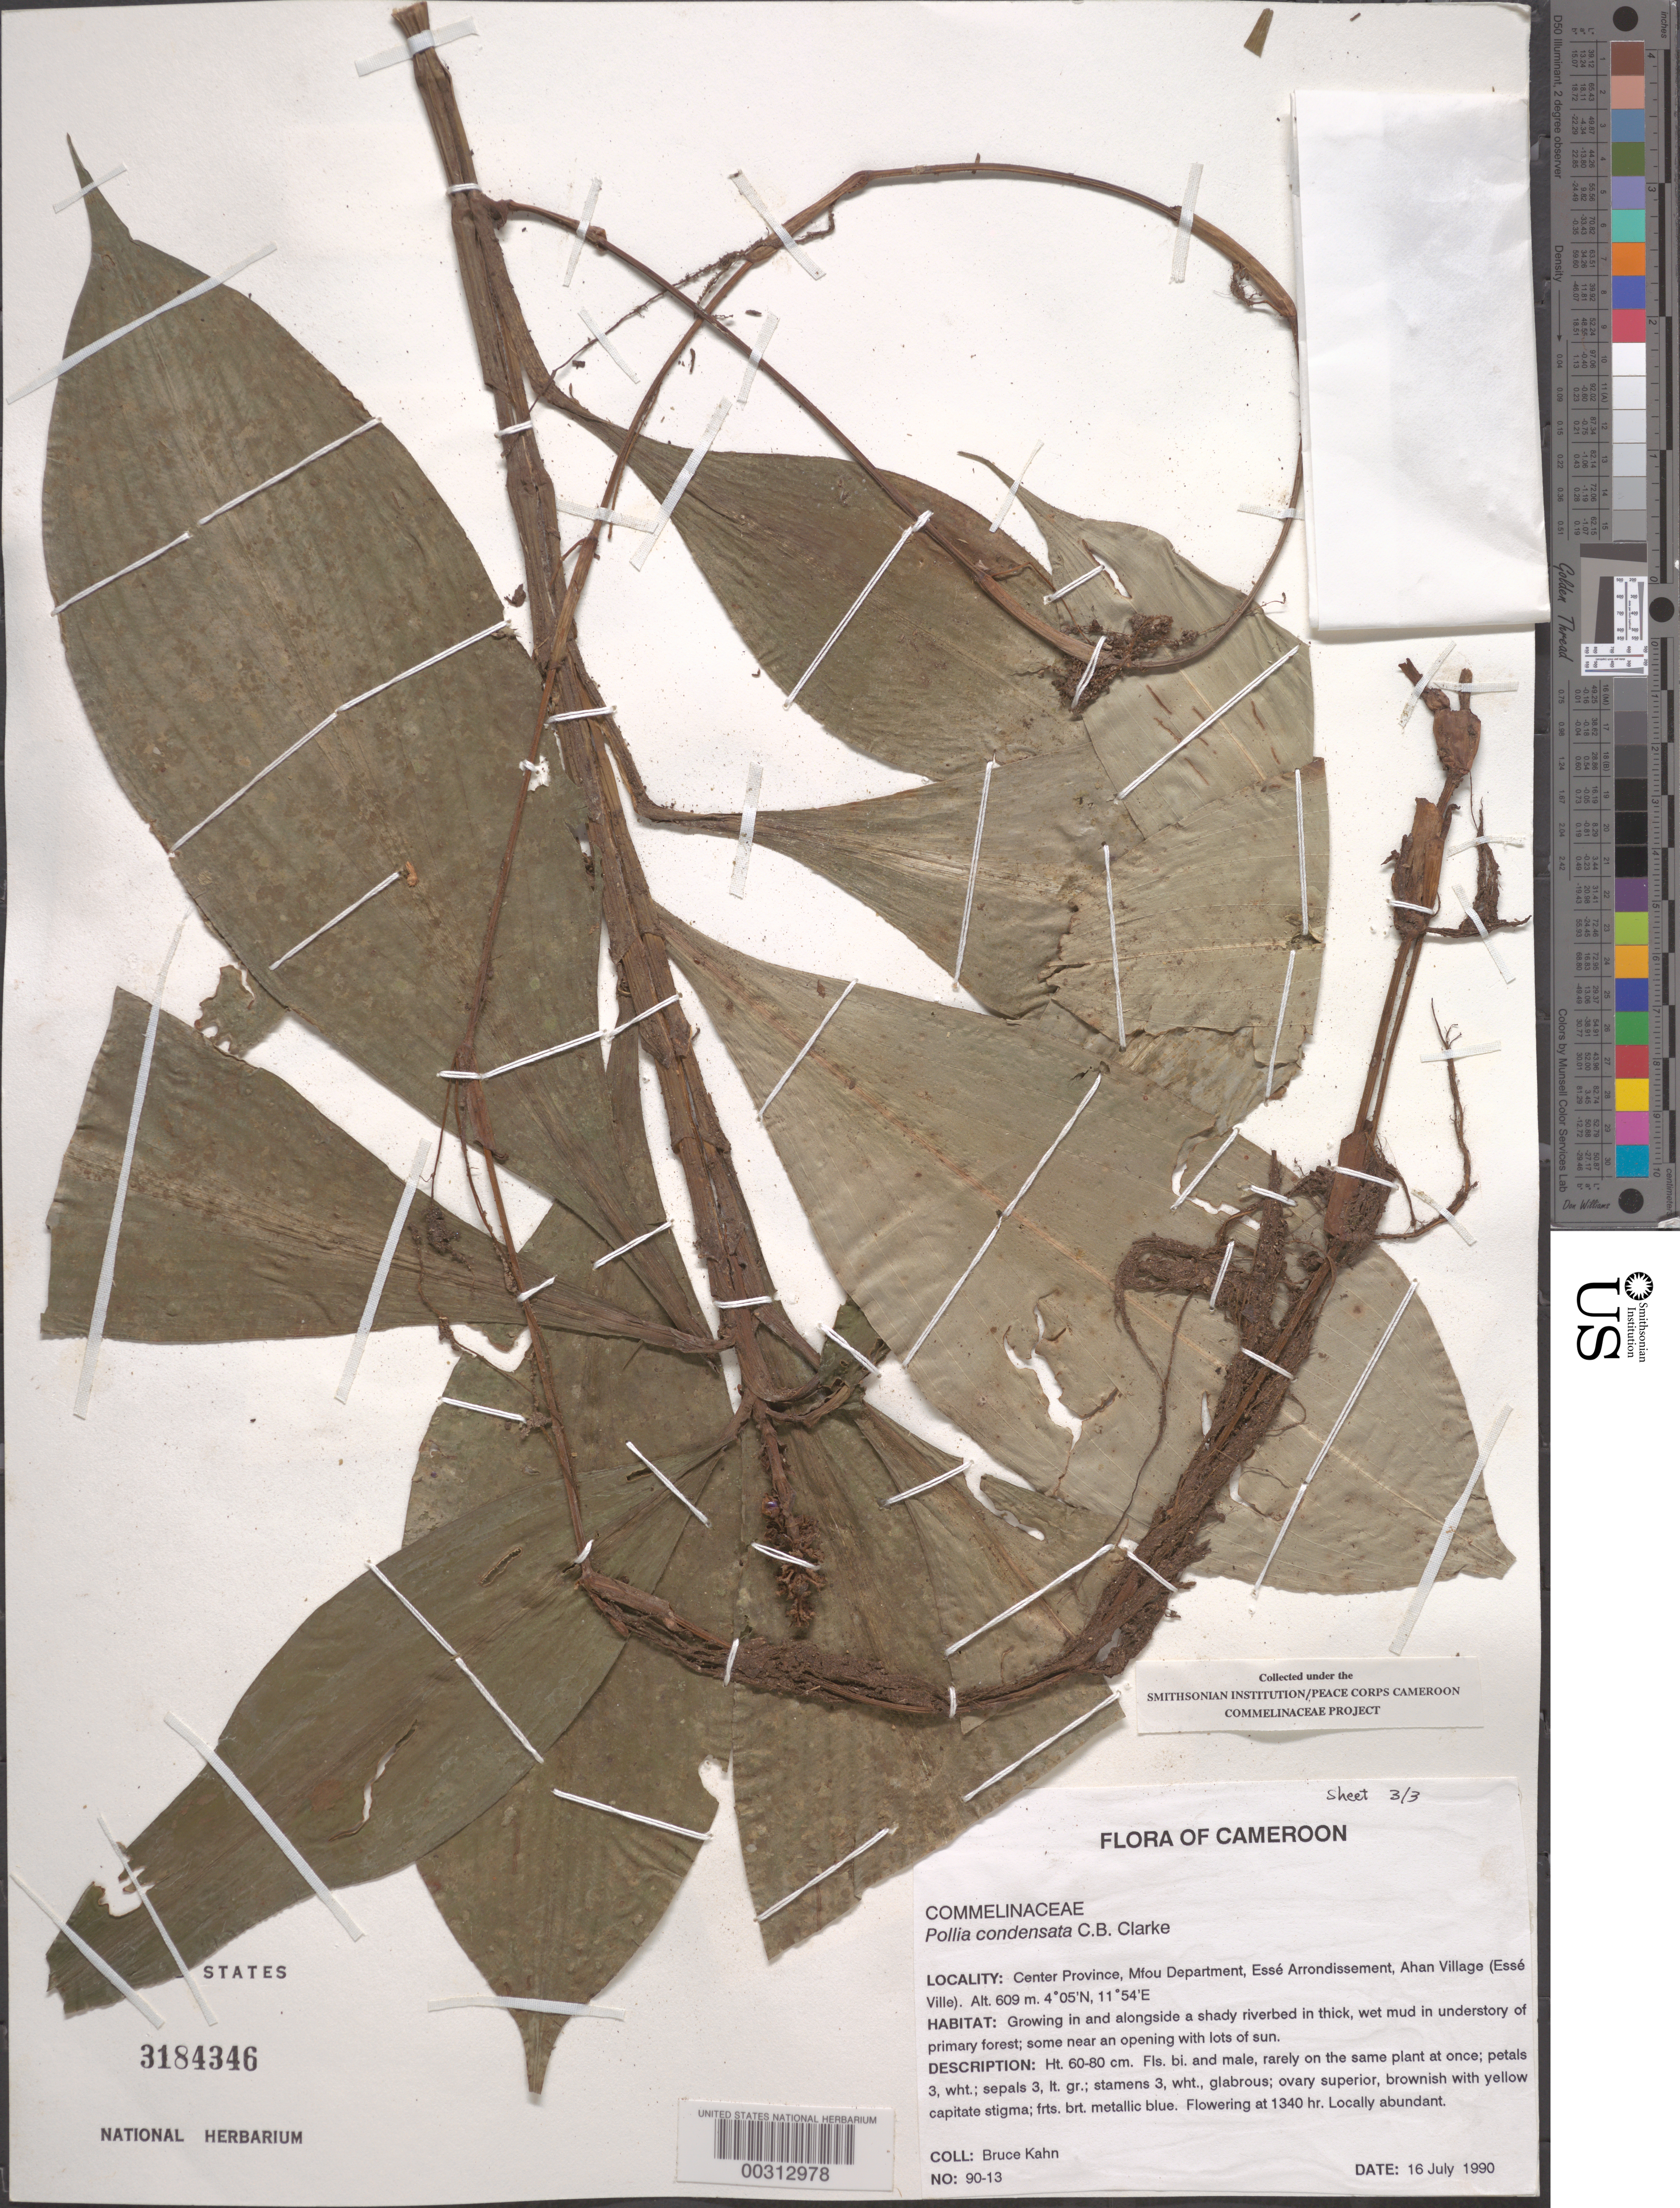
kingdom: Plantae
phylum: Tracheophyta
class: Liliopsida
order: Commelinales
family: Commelinaceae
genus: Pollia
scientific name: Pollia condensata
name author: C.B. Clarke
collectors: B. Kahn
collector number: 90-13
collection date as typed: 16 Jul 1990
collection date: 1990-07-16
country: Cameroon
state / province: Centre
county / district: Méfou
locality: Esse arrondissement, ahan village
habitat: Growing in and alongside a shady riverbed in thick, wet mud in understory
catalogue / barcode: US 3184346